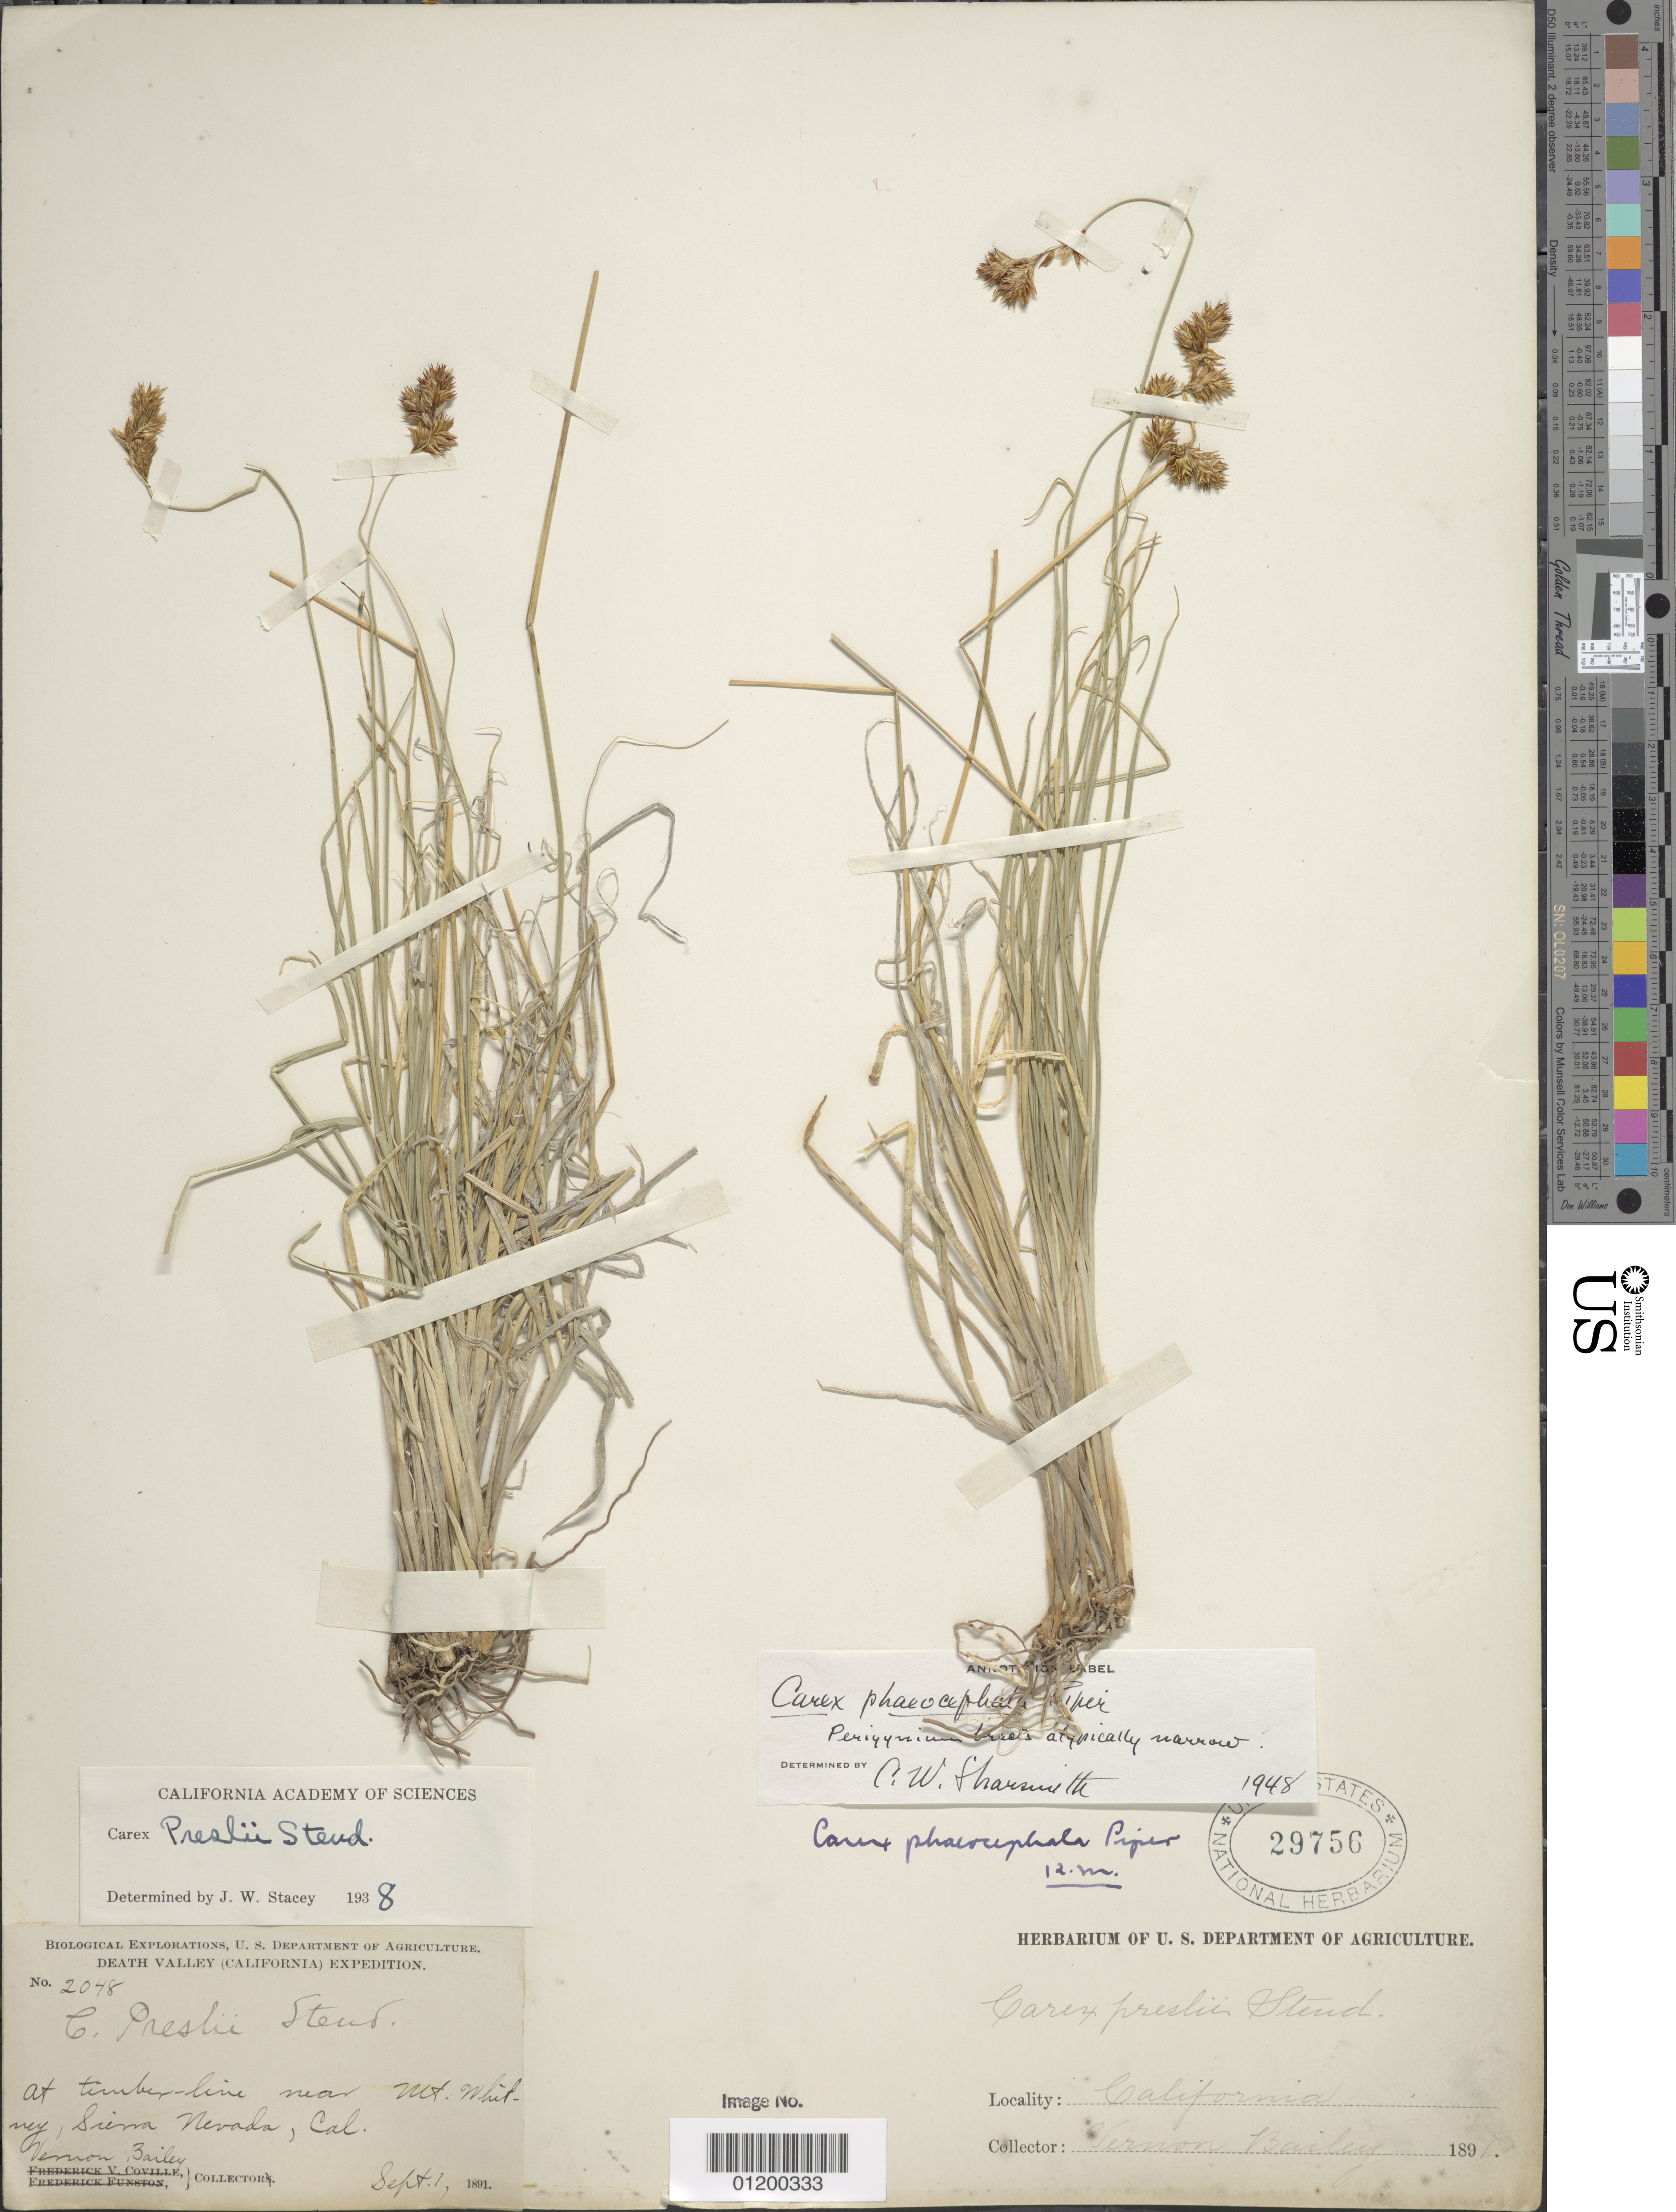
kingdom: Plantae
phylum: Tracheophyta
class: Liliopsida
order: Poales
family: Cyperaceae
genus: Carex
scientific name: Carex preslii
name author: Steud.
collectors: V. O. Bailey, F. V. Coville & F. Funston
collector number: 2048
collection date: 1891-09-01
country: United States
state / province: California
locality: near Mount Whitney, Sierra Nevada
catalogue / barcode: US 29756